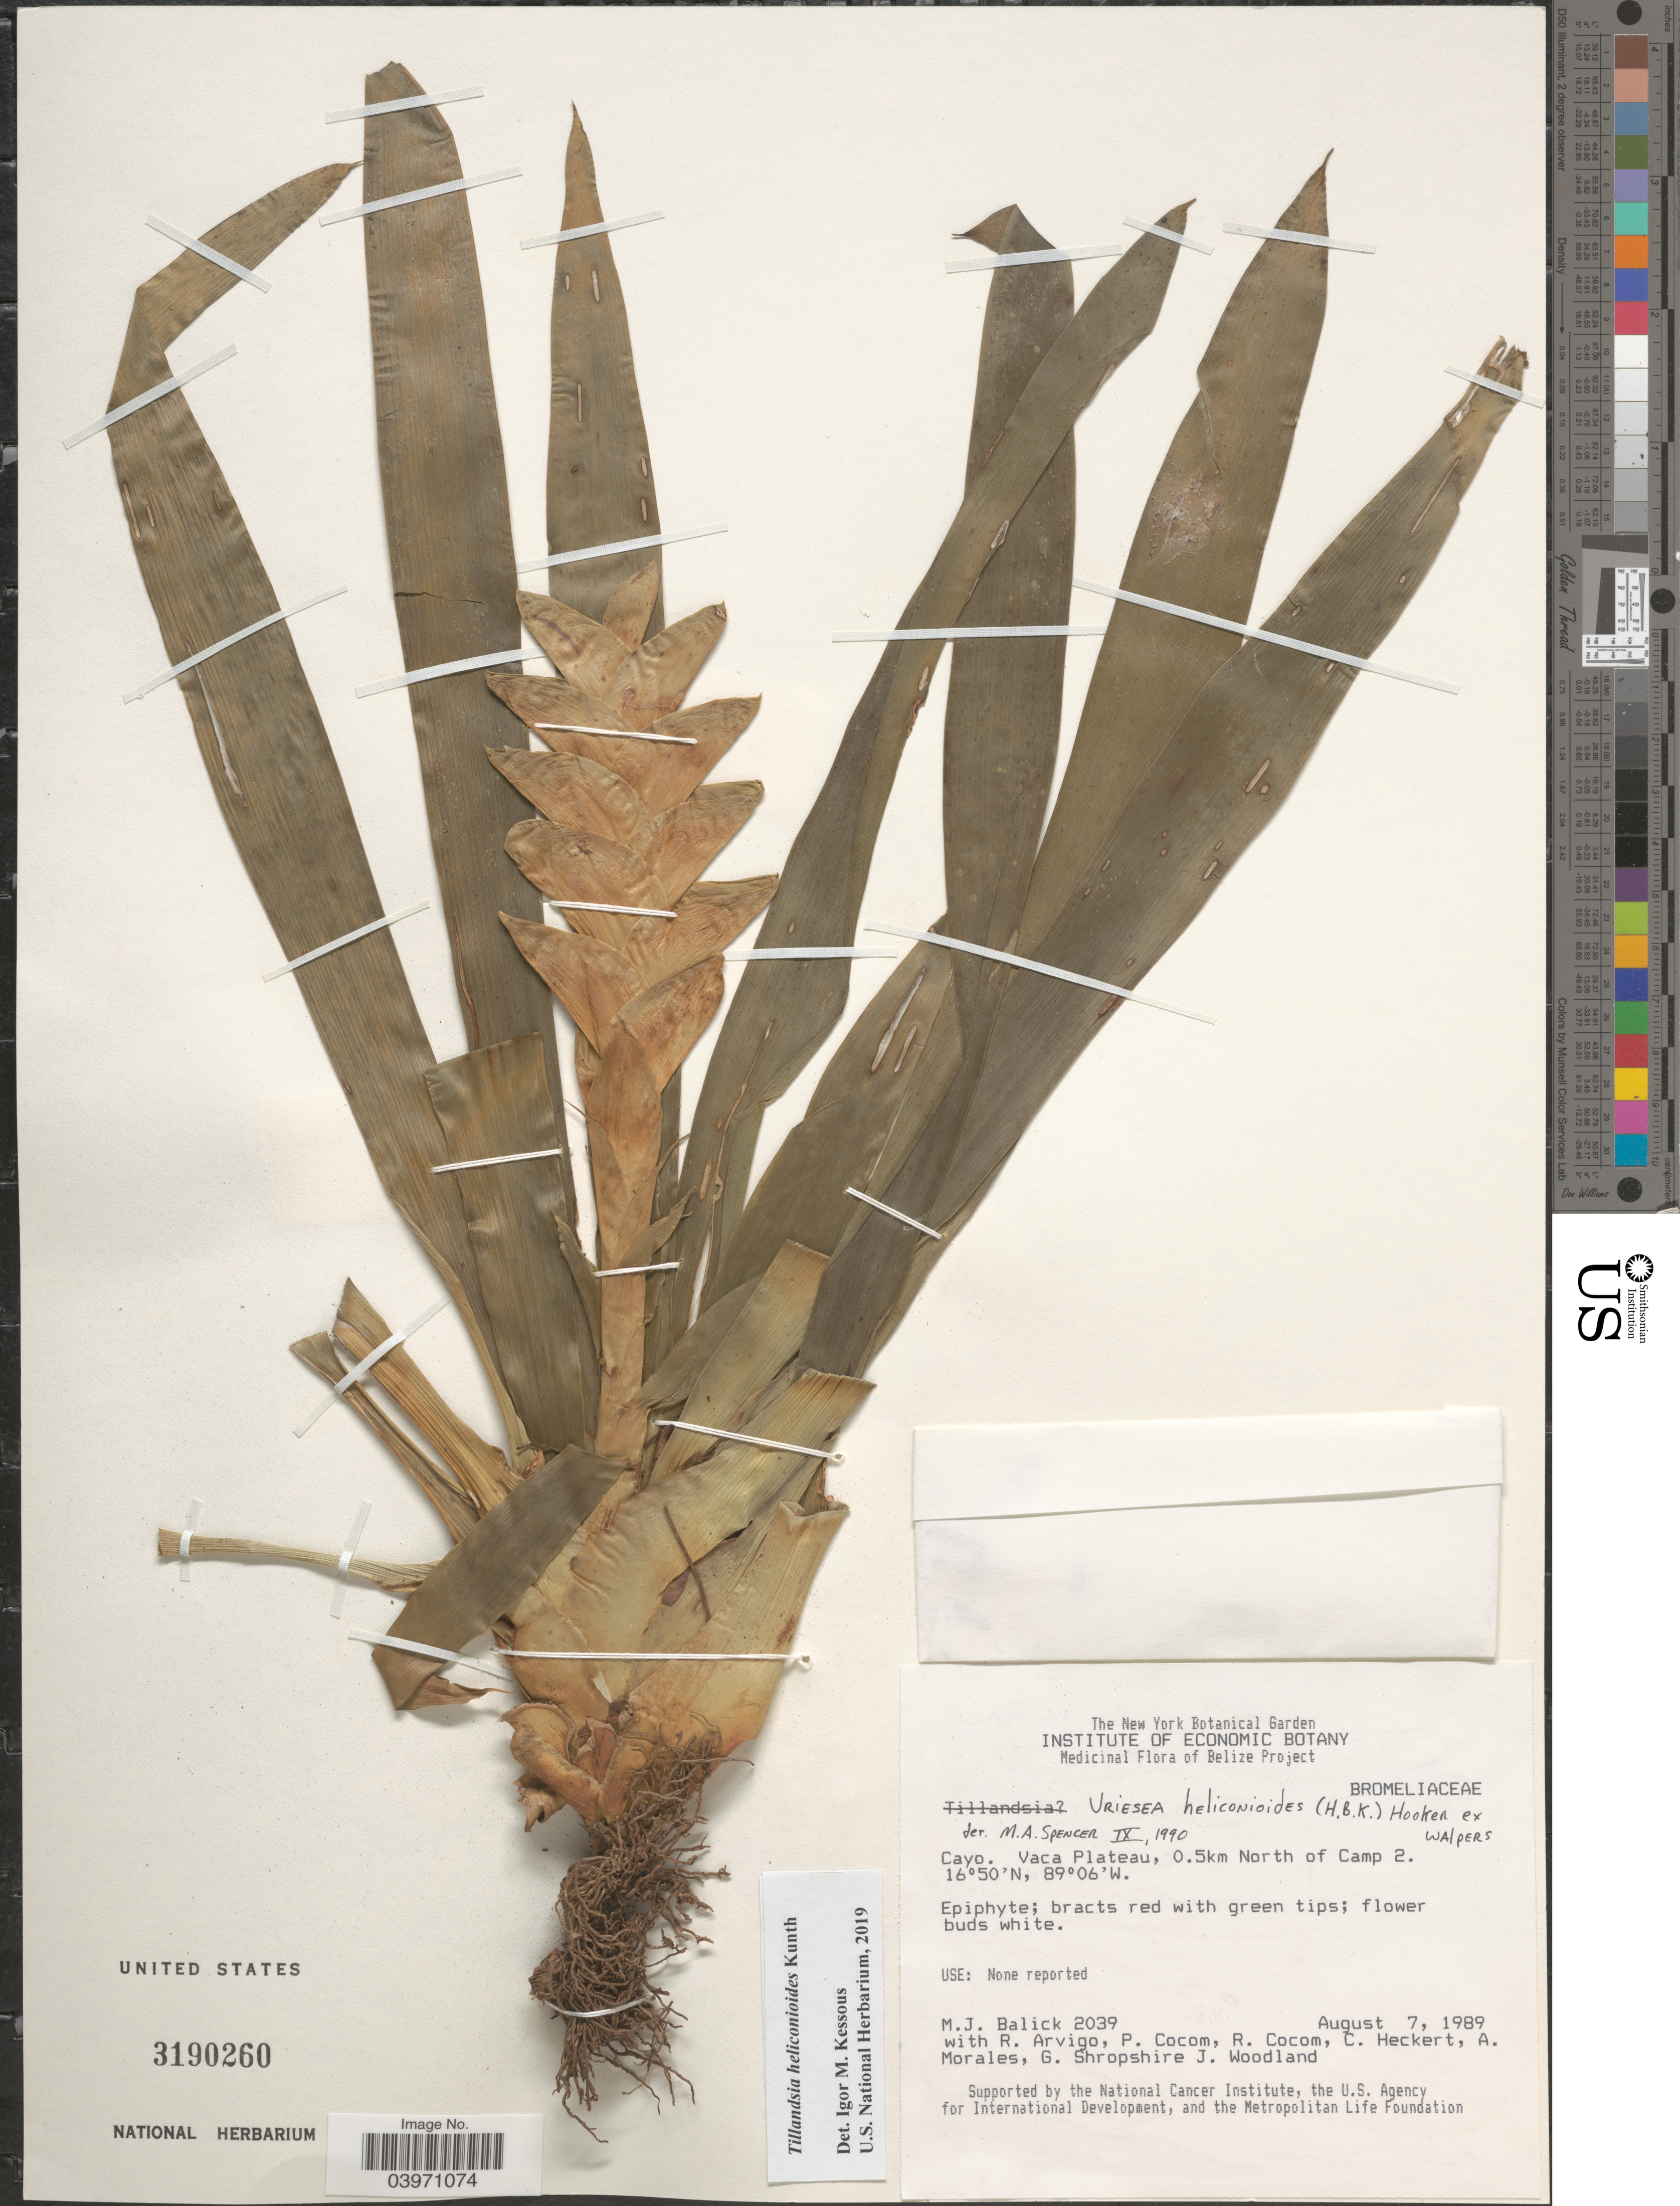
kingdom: Plantae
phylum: Tracheophyta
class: Liliopsida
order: Poales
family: Bromeliaceae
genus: Tillandsia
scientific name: Tillandsia heliconioides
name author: Kunth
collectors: M. J. Balick, R. Arvigo, P. Cocom, R. Cocom & et al.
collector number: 2039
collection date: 1989-08-07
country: Belize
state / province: Cayo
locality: Vaca Plateau, 0.5 km North of Camp 2.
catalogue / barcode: US 3190260